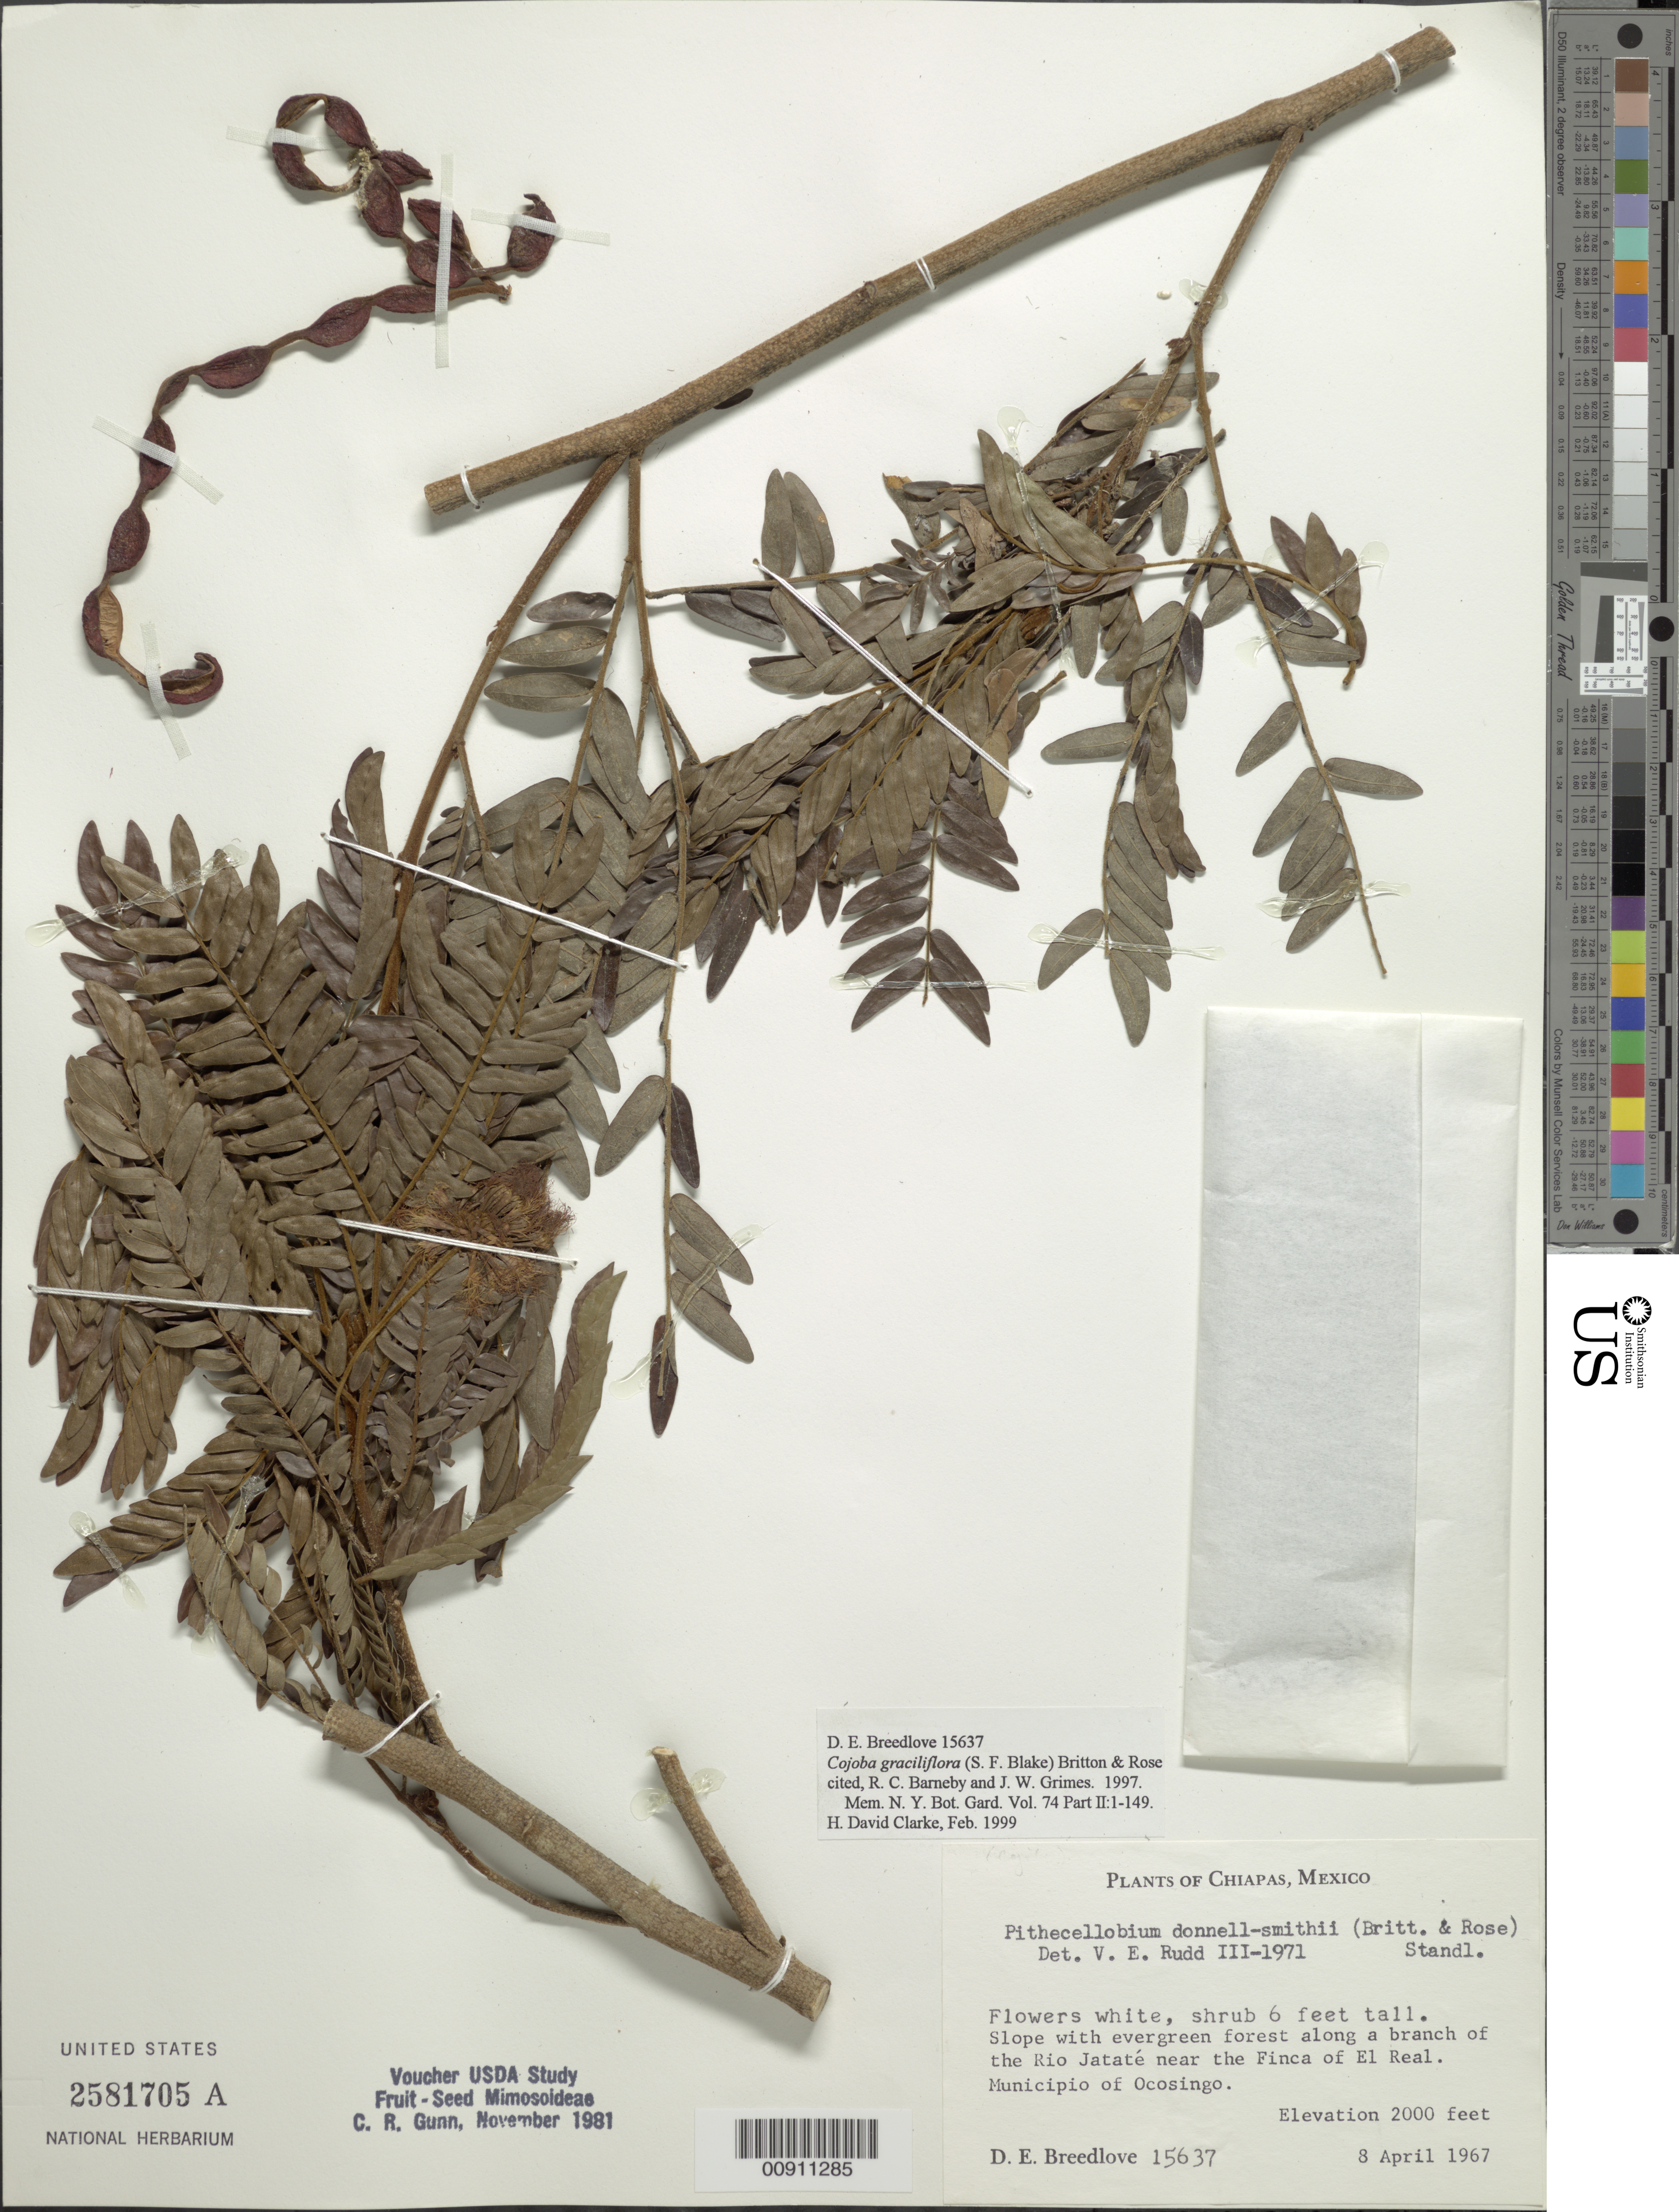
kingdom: Plantae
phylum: Tracheophyta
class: Magnoliopsida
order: Fabales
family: Fabaceae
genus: Cojoba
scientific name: Cojoba graciliflora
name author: (S.F. Blake) Britton & Rose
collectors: D. E. Breedlove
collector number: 15637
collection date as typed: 08 Apr 1967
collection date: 1967-04-08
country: Mexico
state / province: Chiapas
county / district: Ocosingo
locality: Along a branch of the Río Jataté near the Finca of El Real. Municipio of Ocosingo, Chiapas.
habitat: Slope with evergreen forest along a branch of river.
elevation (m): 610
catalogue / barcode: US 2581705A